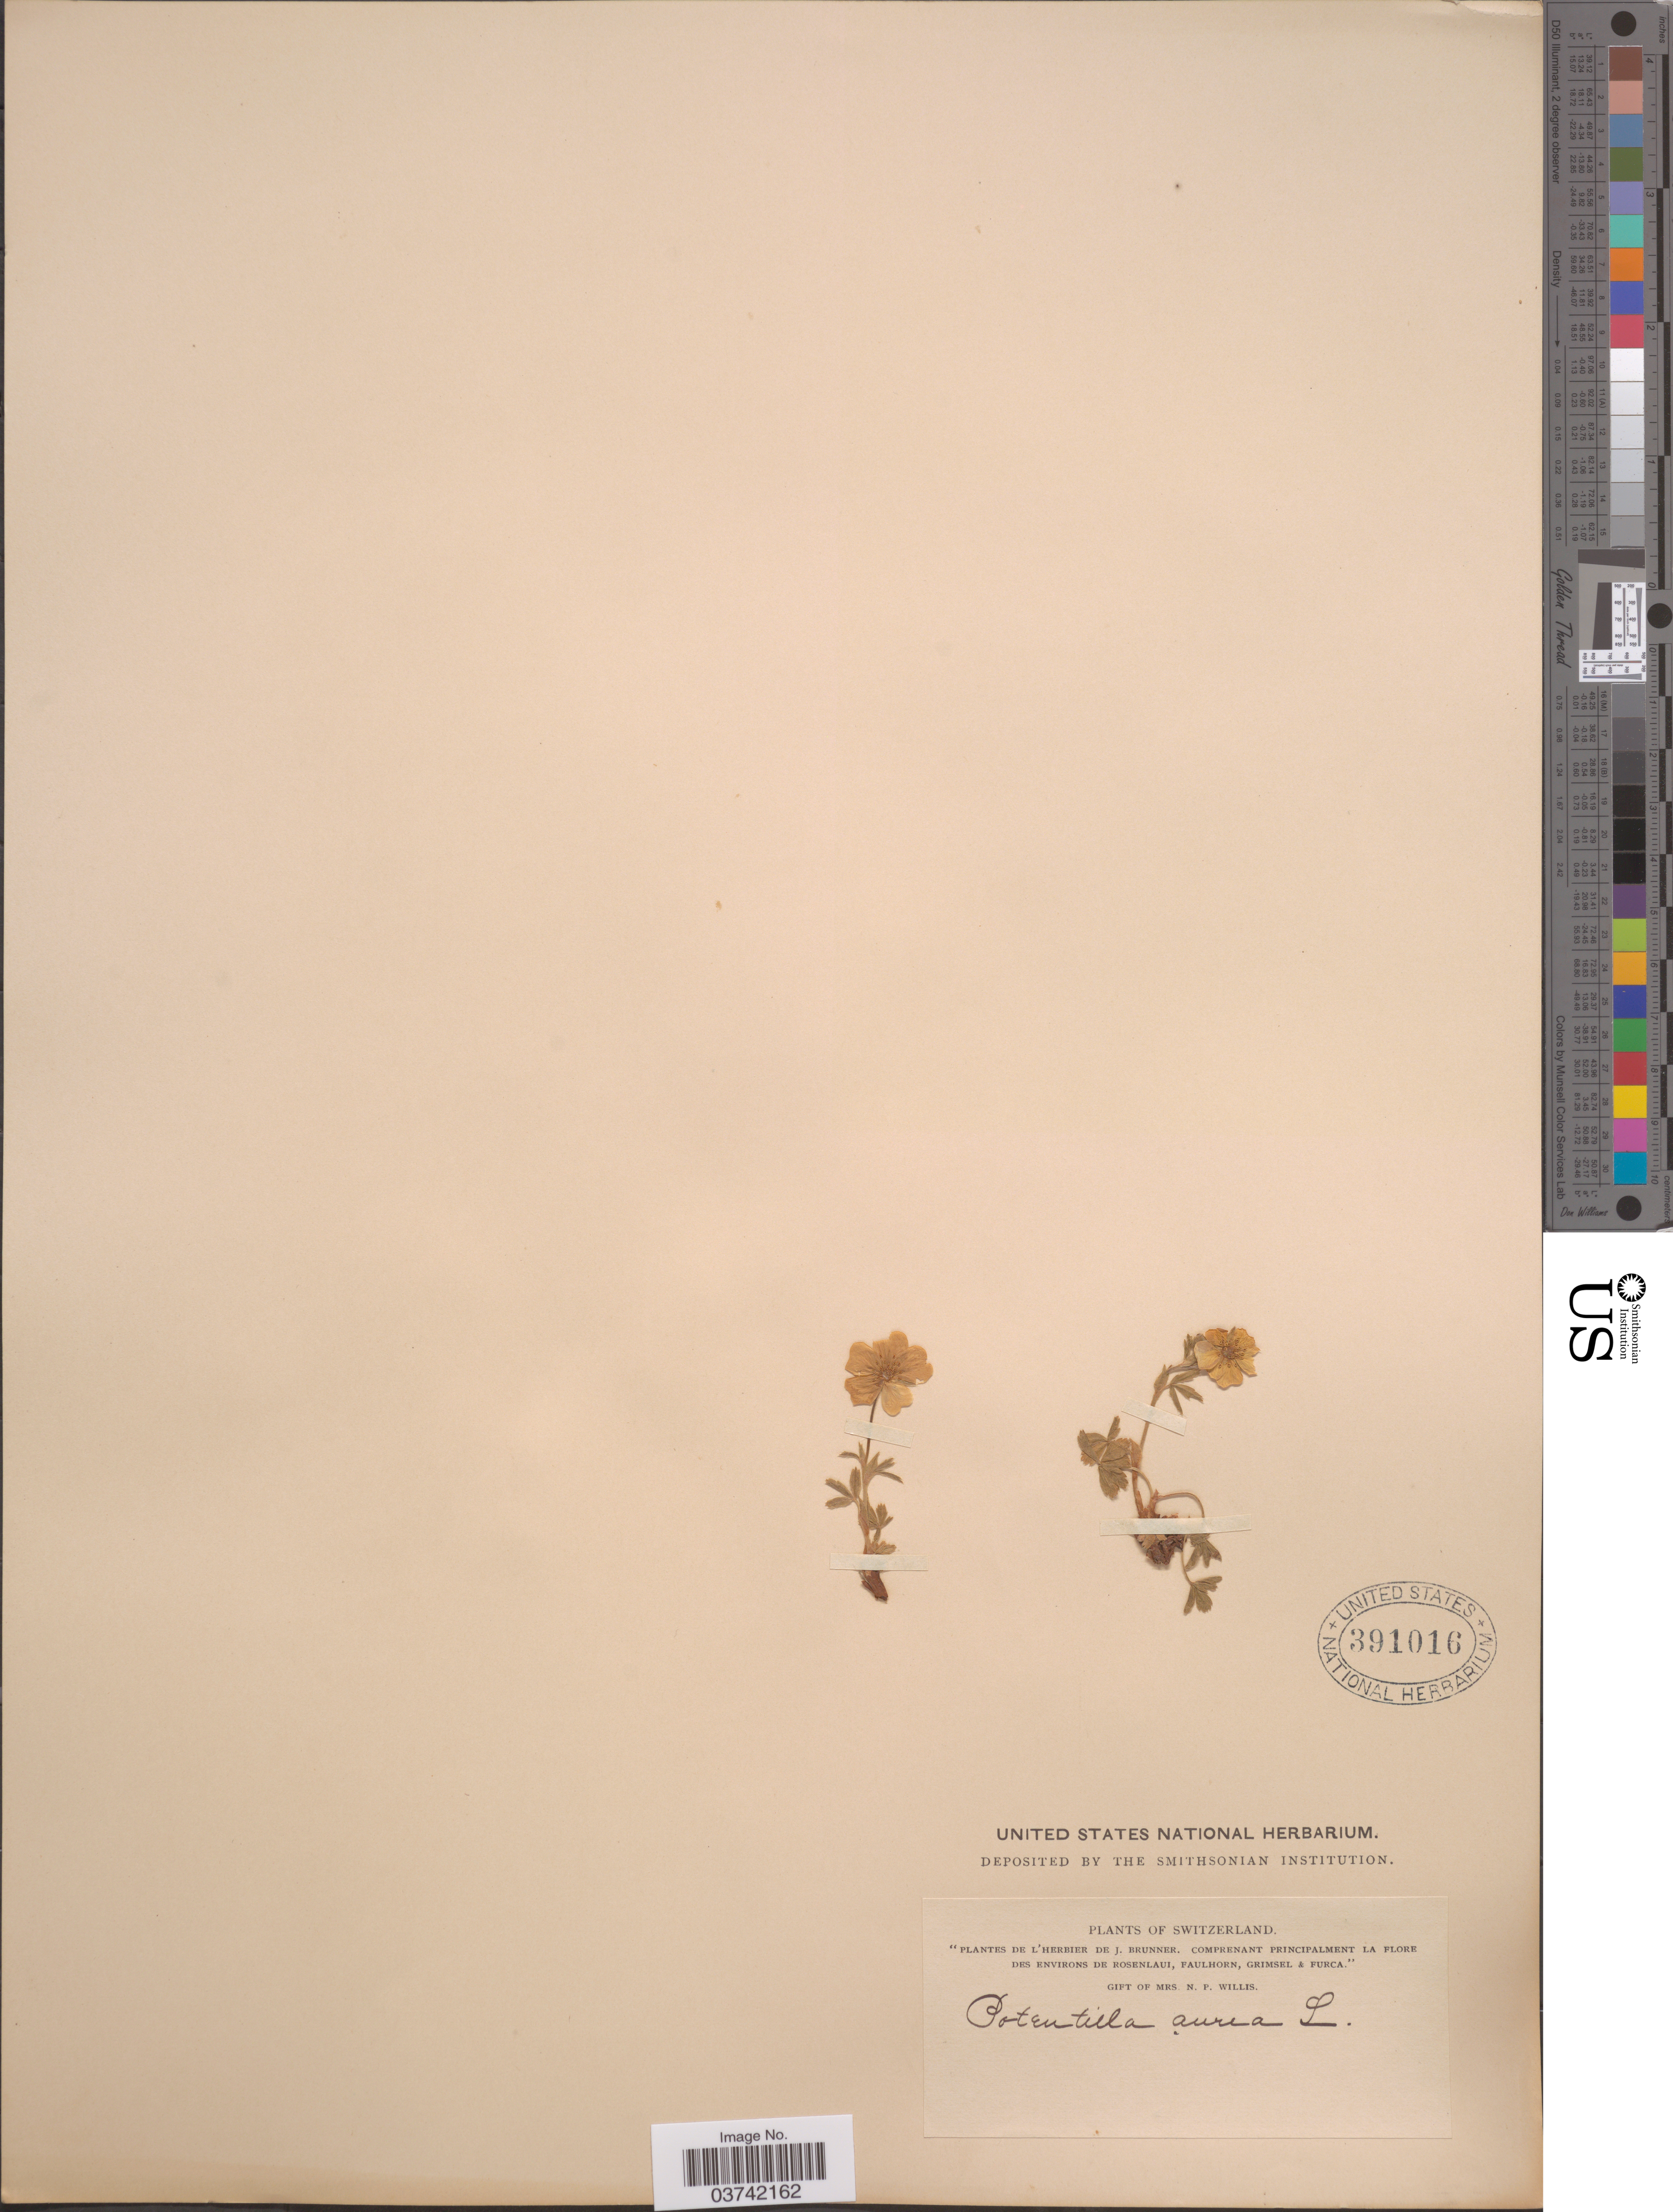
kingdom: Plantae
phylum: Tracheophyta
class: Magnoliopsida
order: Rosales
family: Rosaceae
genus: Potentilla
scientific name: Potentilla aurea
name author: L.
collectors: ex herb. J. Brunner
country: Switzerland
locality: Environs de Rosenlaui, Faulhorn, Grimsel & Furca.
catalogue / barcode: US 391016